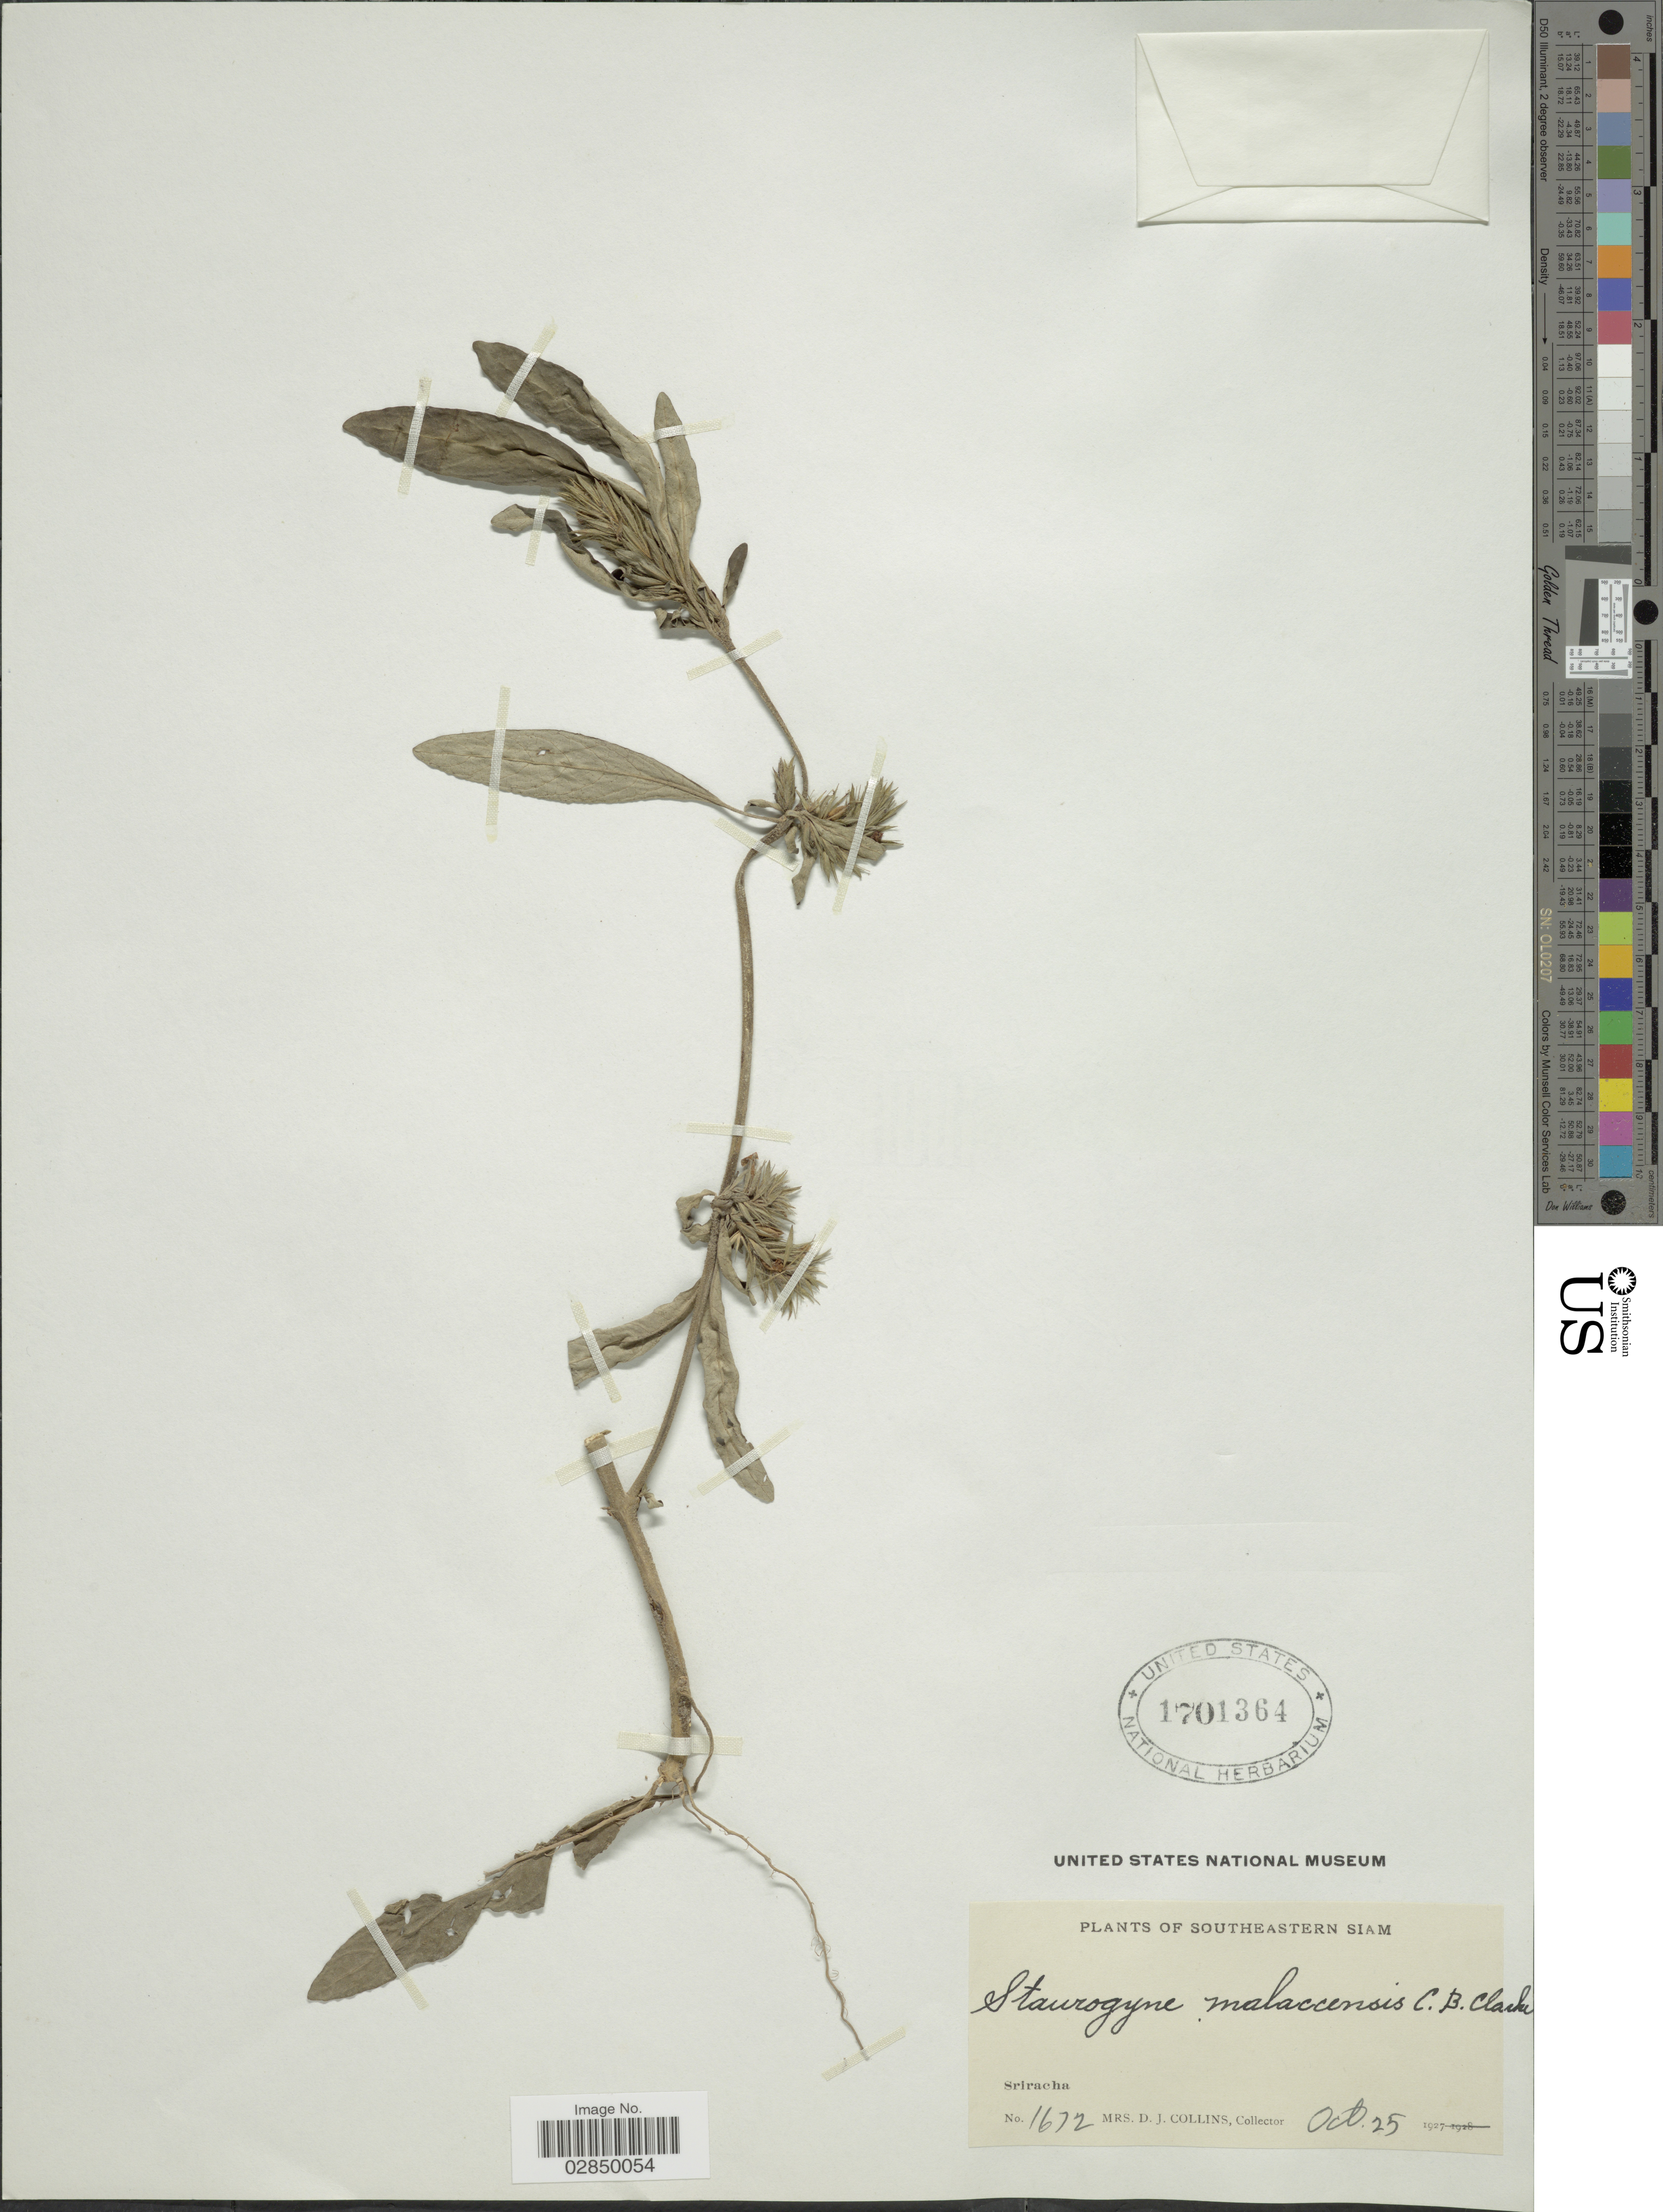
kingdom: Plantae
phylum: Tracheophyta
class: Magnoliopsida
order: Lamiales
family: Acanthaceae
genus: Staurogyne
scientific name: Staurogyne malaccensis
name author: C.B. Clarke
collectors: Mrs. D. J. Collins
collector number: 1672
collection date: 1927-10-25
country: Thailand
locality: Southeastern Siam. Sriracha.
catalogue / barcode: US 1701364